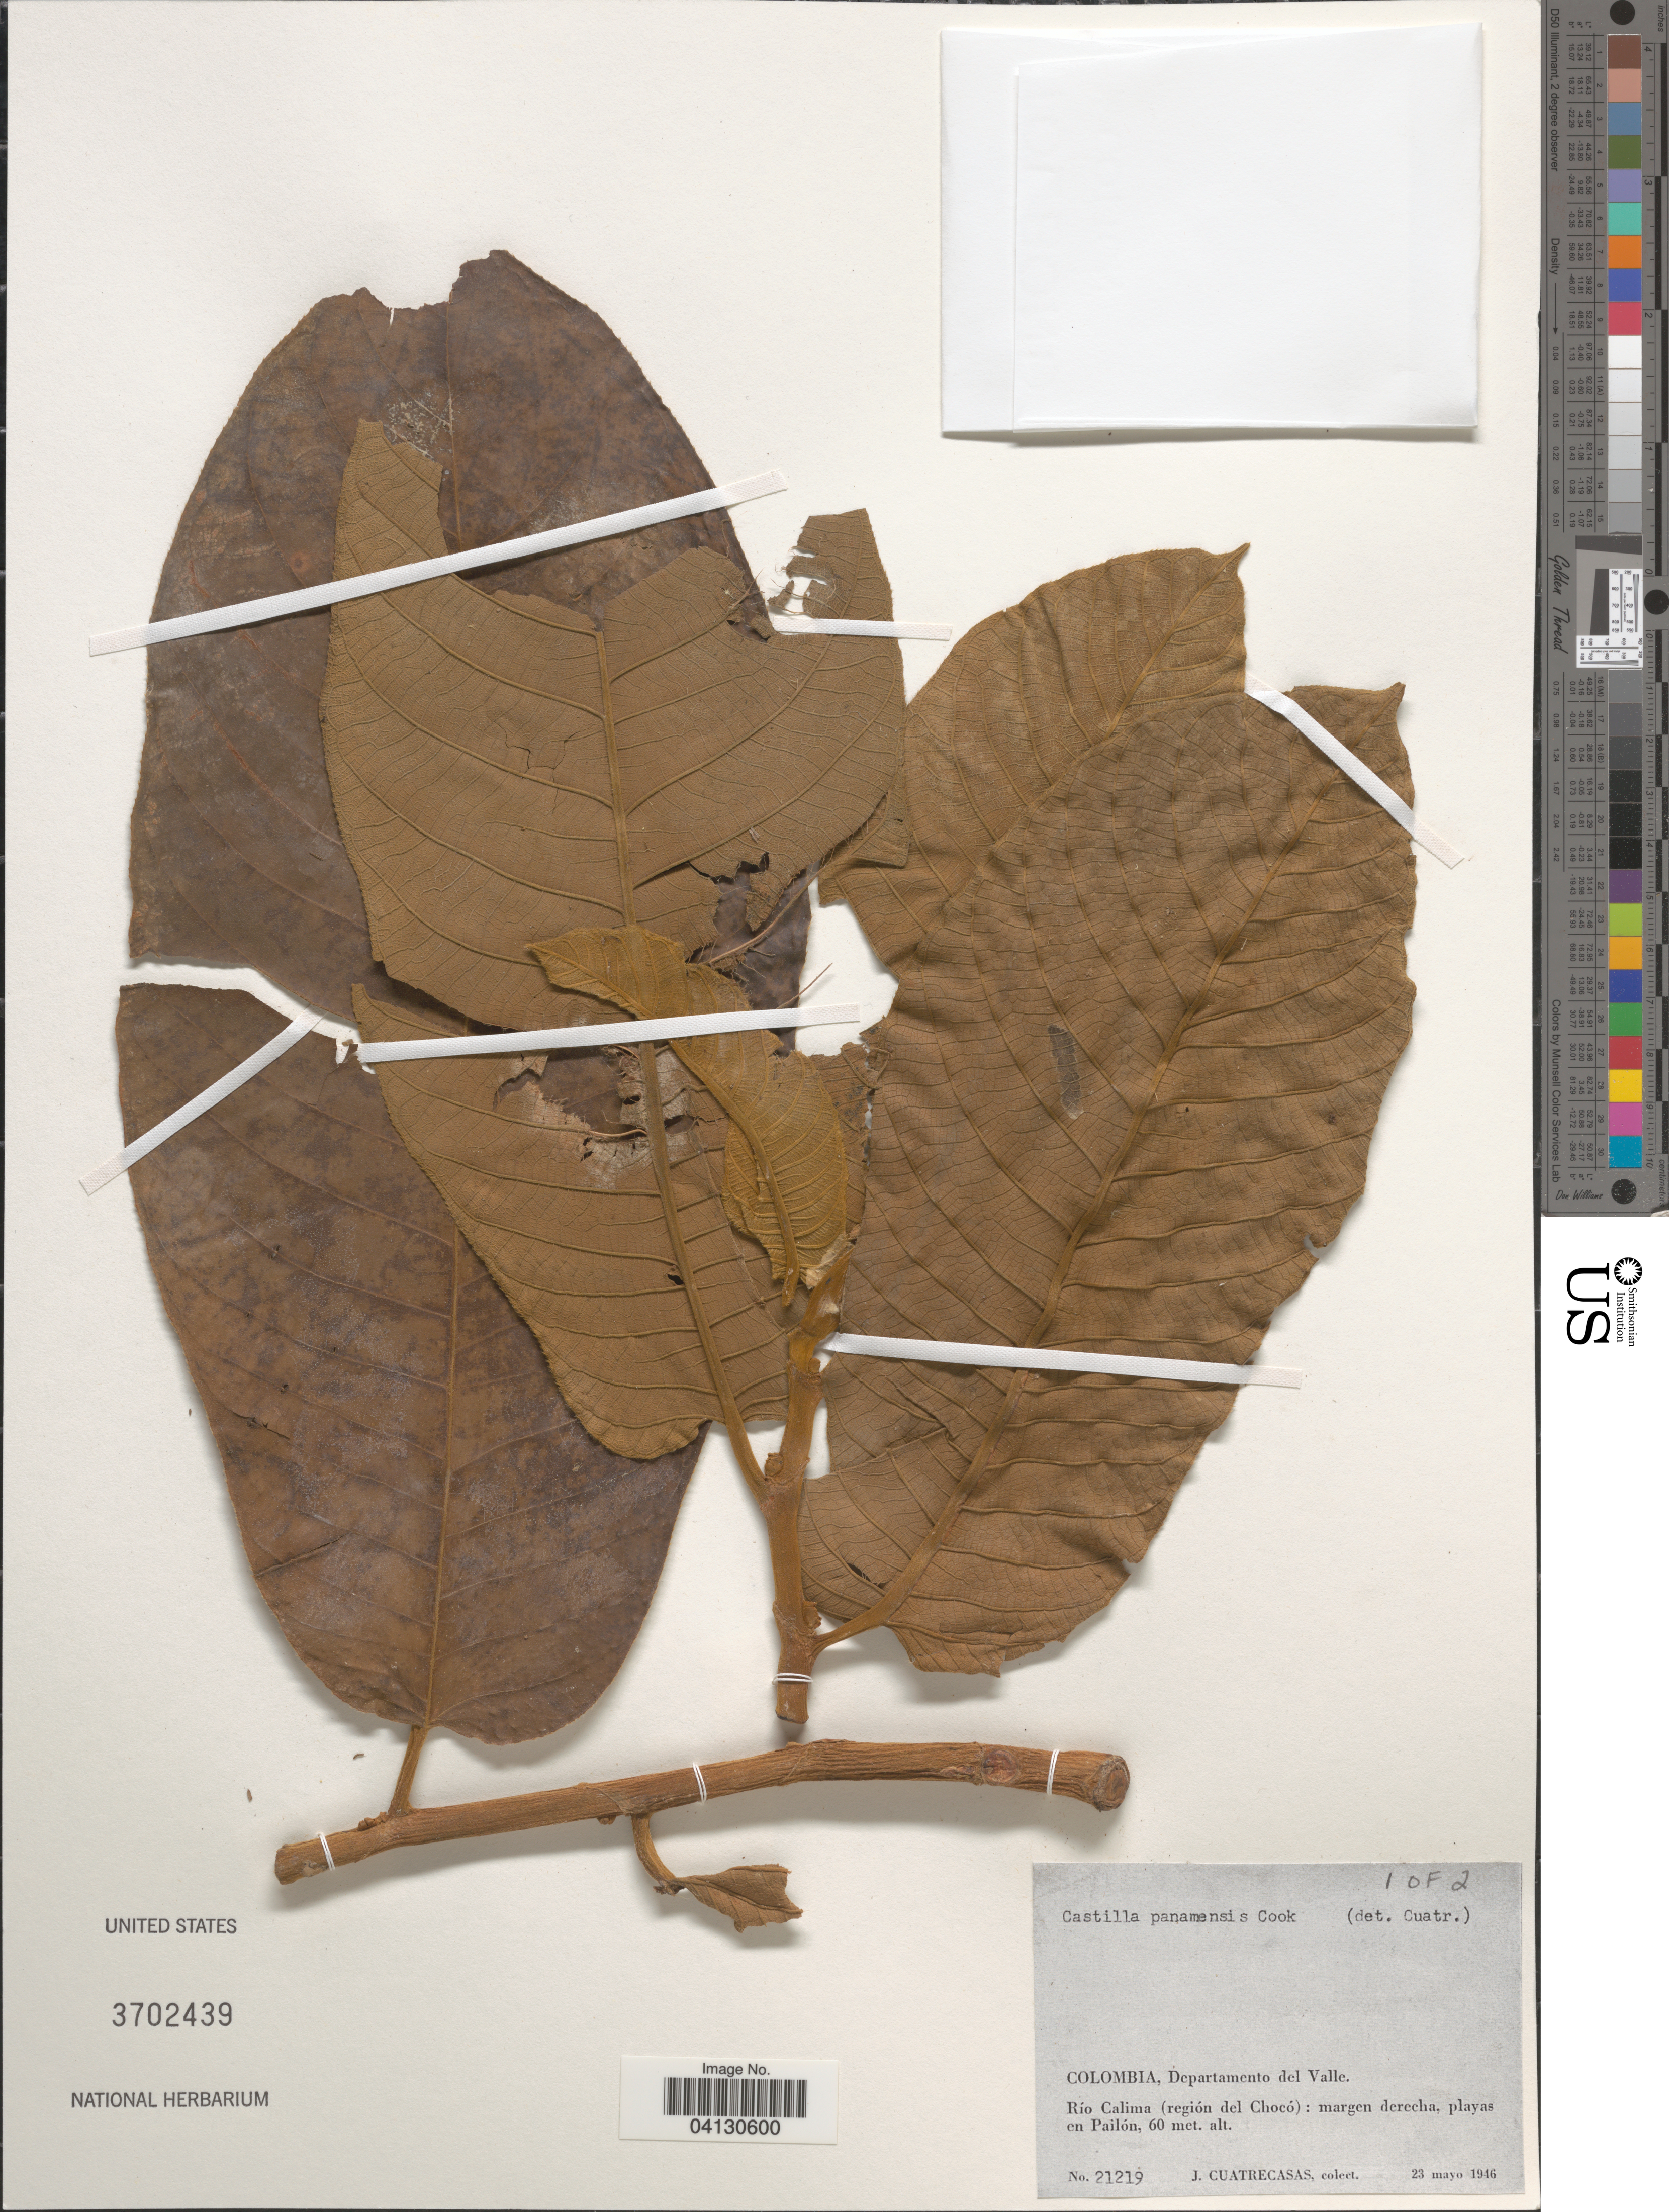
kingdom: Plantae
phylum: Tracheophyta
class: Magnoliopsida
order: Rosales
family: Moraceae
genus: Castilla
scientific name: Castilla panamensis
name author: O.F. Cook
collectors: J. Cuatrecasas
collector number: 21219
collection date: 1946-05-23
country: Colombia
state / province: Valle del Cauca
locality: Departamento del Valle. Río Calima (región del Chocó); margen derecha, playas en Pailón.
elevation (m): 60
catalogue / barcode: US 3702439